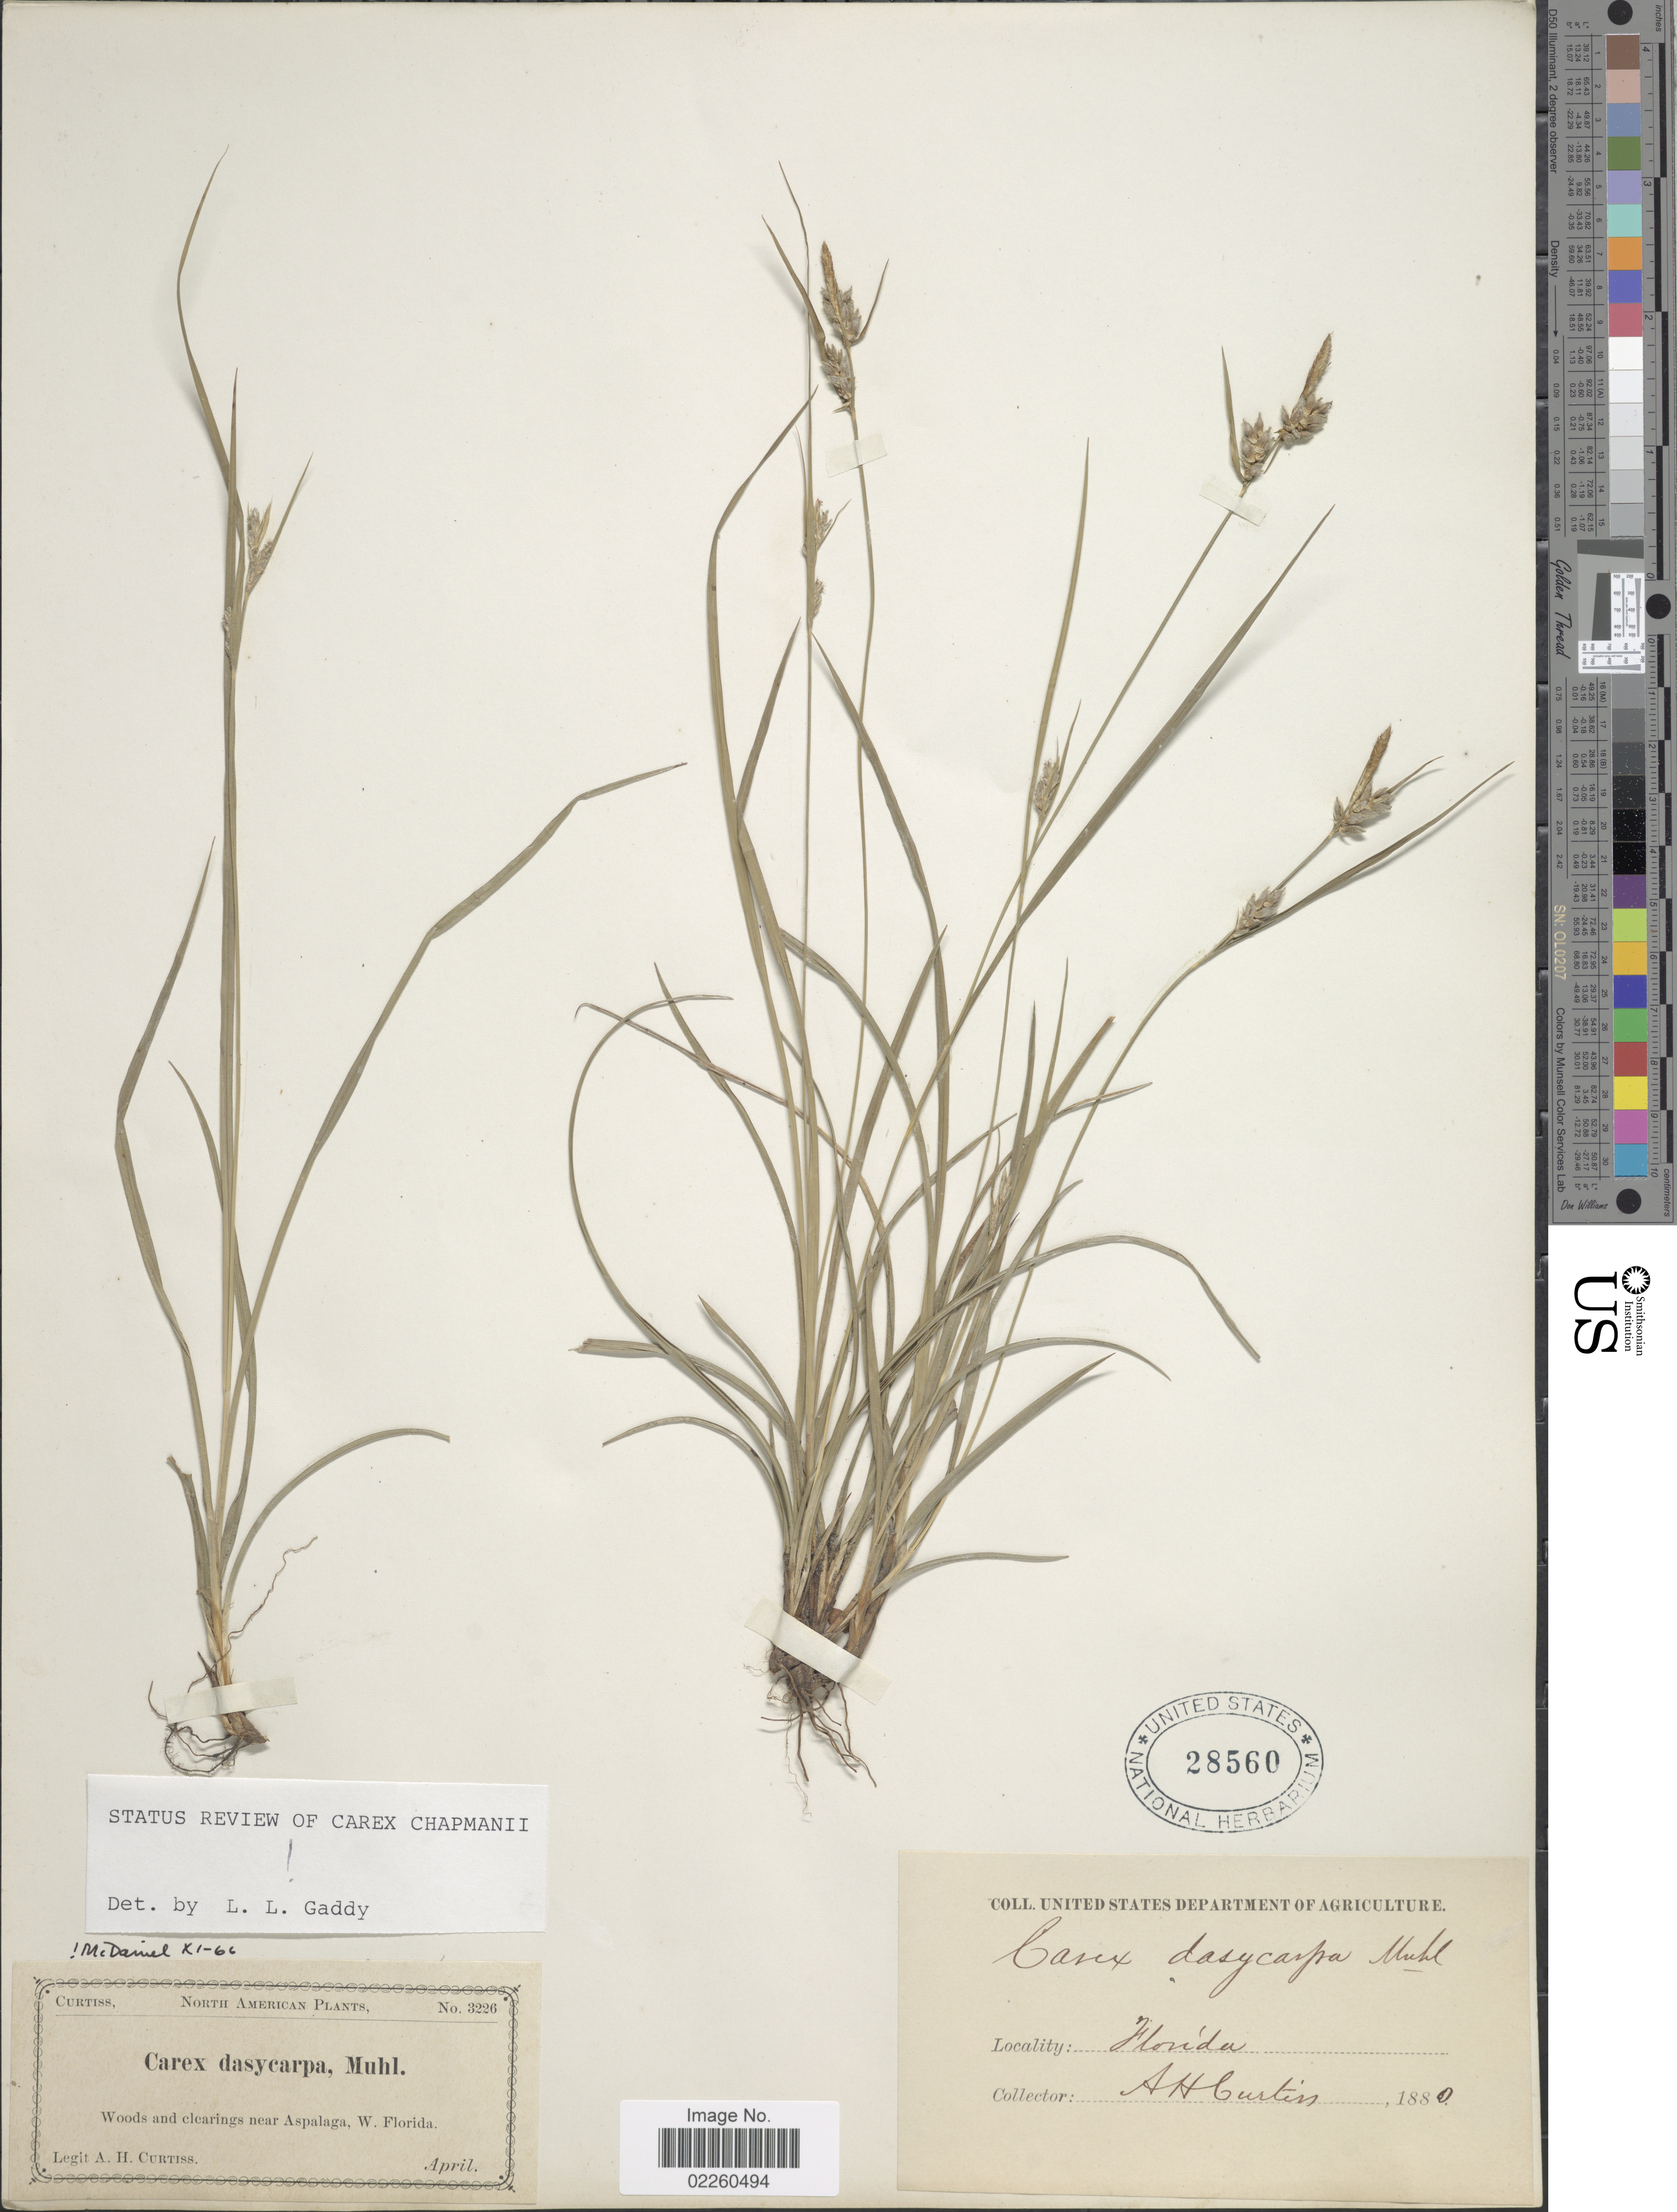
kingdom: Plantae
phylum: Tracheophyta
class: Liliopsida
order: Poales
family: Cyperaceae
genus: Carex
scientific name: Carex dasycarpa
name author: Muhl.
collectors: A. H. Curtiss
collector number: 3226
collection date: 1880-04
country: United States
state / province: Florida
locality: Woods and clearings near Aspalaga, W. Florida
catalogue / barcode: US 28560